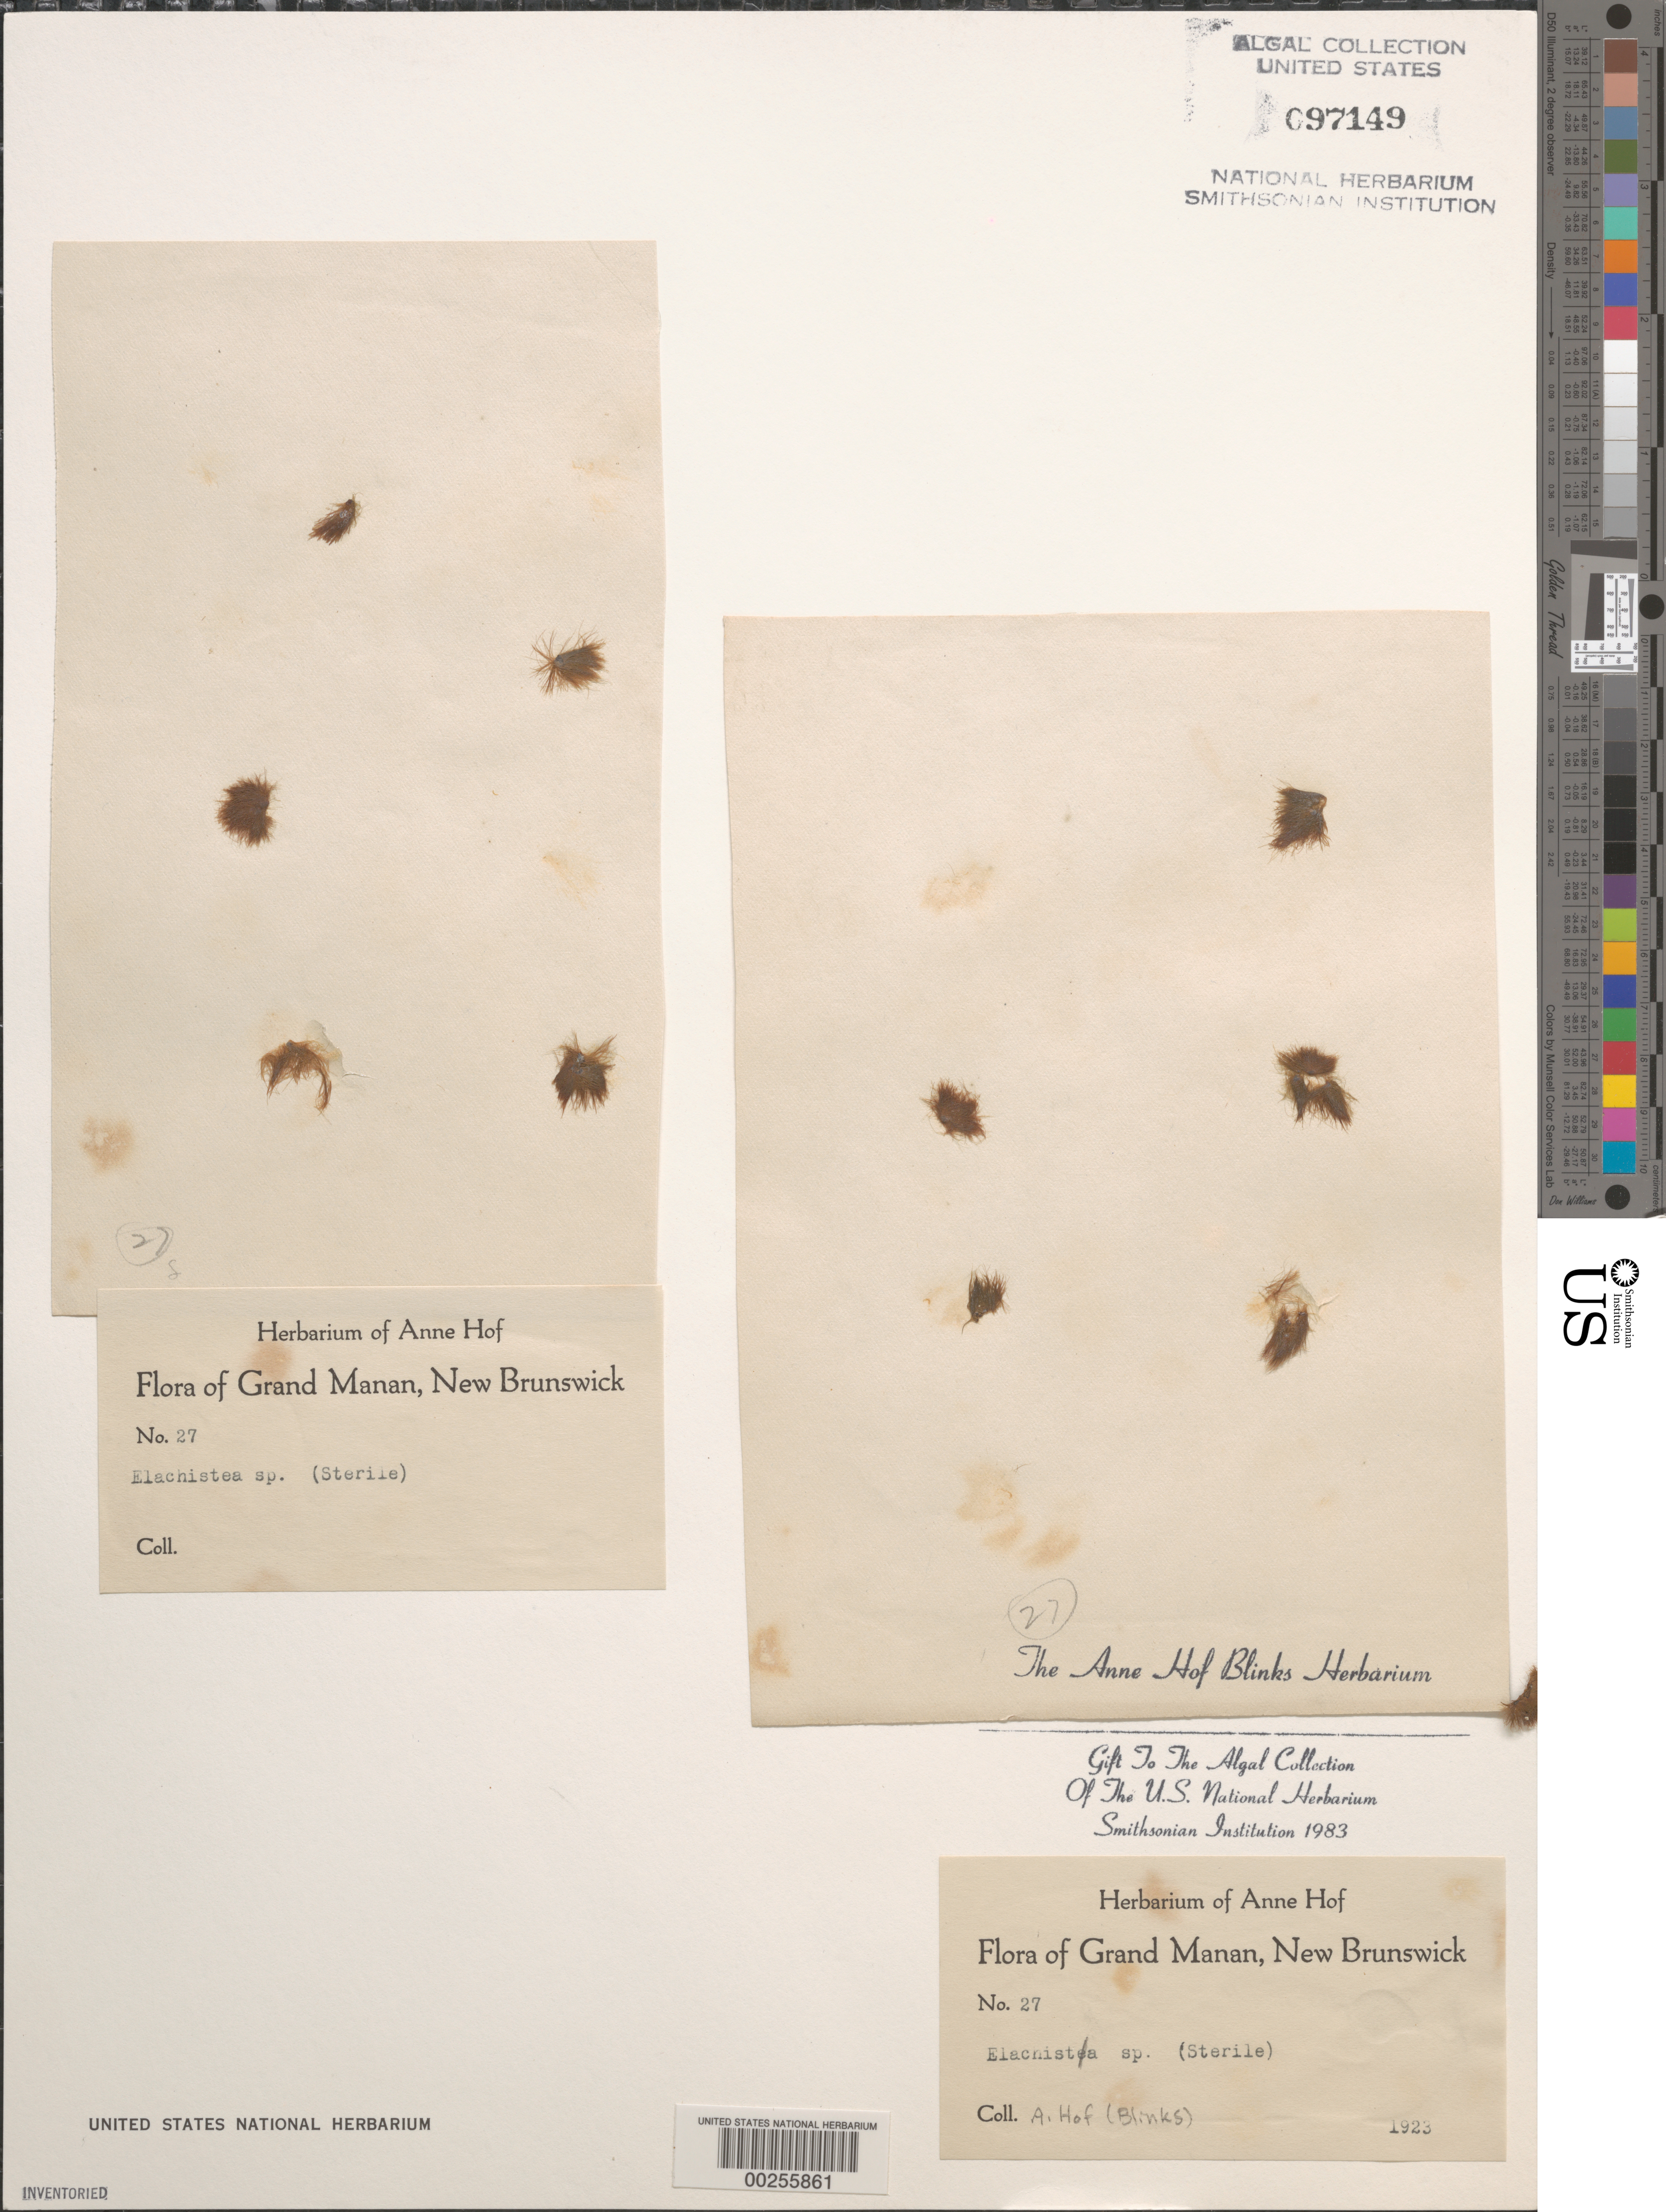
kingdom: Chromista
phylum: Ochrophyta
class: Phaeophyceae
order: Ectocarpales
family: Chordariaceae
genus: Elachista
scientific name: Elachista sp.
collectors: A. Blinks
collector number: AHB 27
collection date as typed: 1923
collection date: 1923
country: Canada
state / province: New Brunswick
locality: Grand manan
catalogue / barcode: US 97149